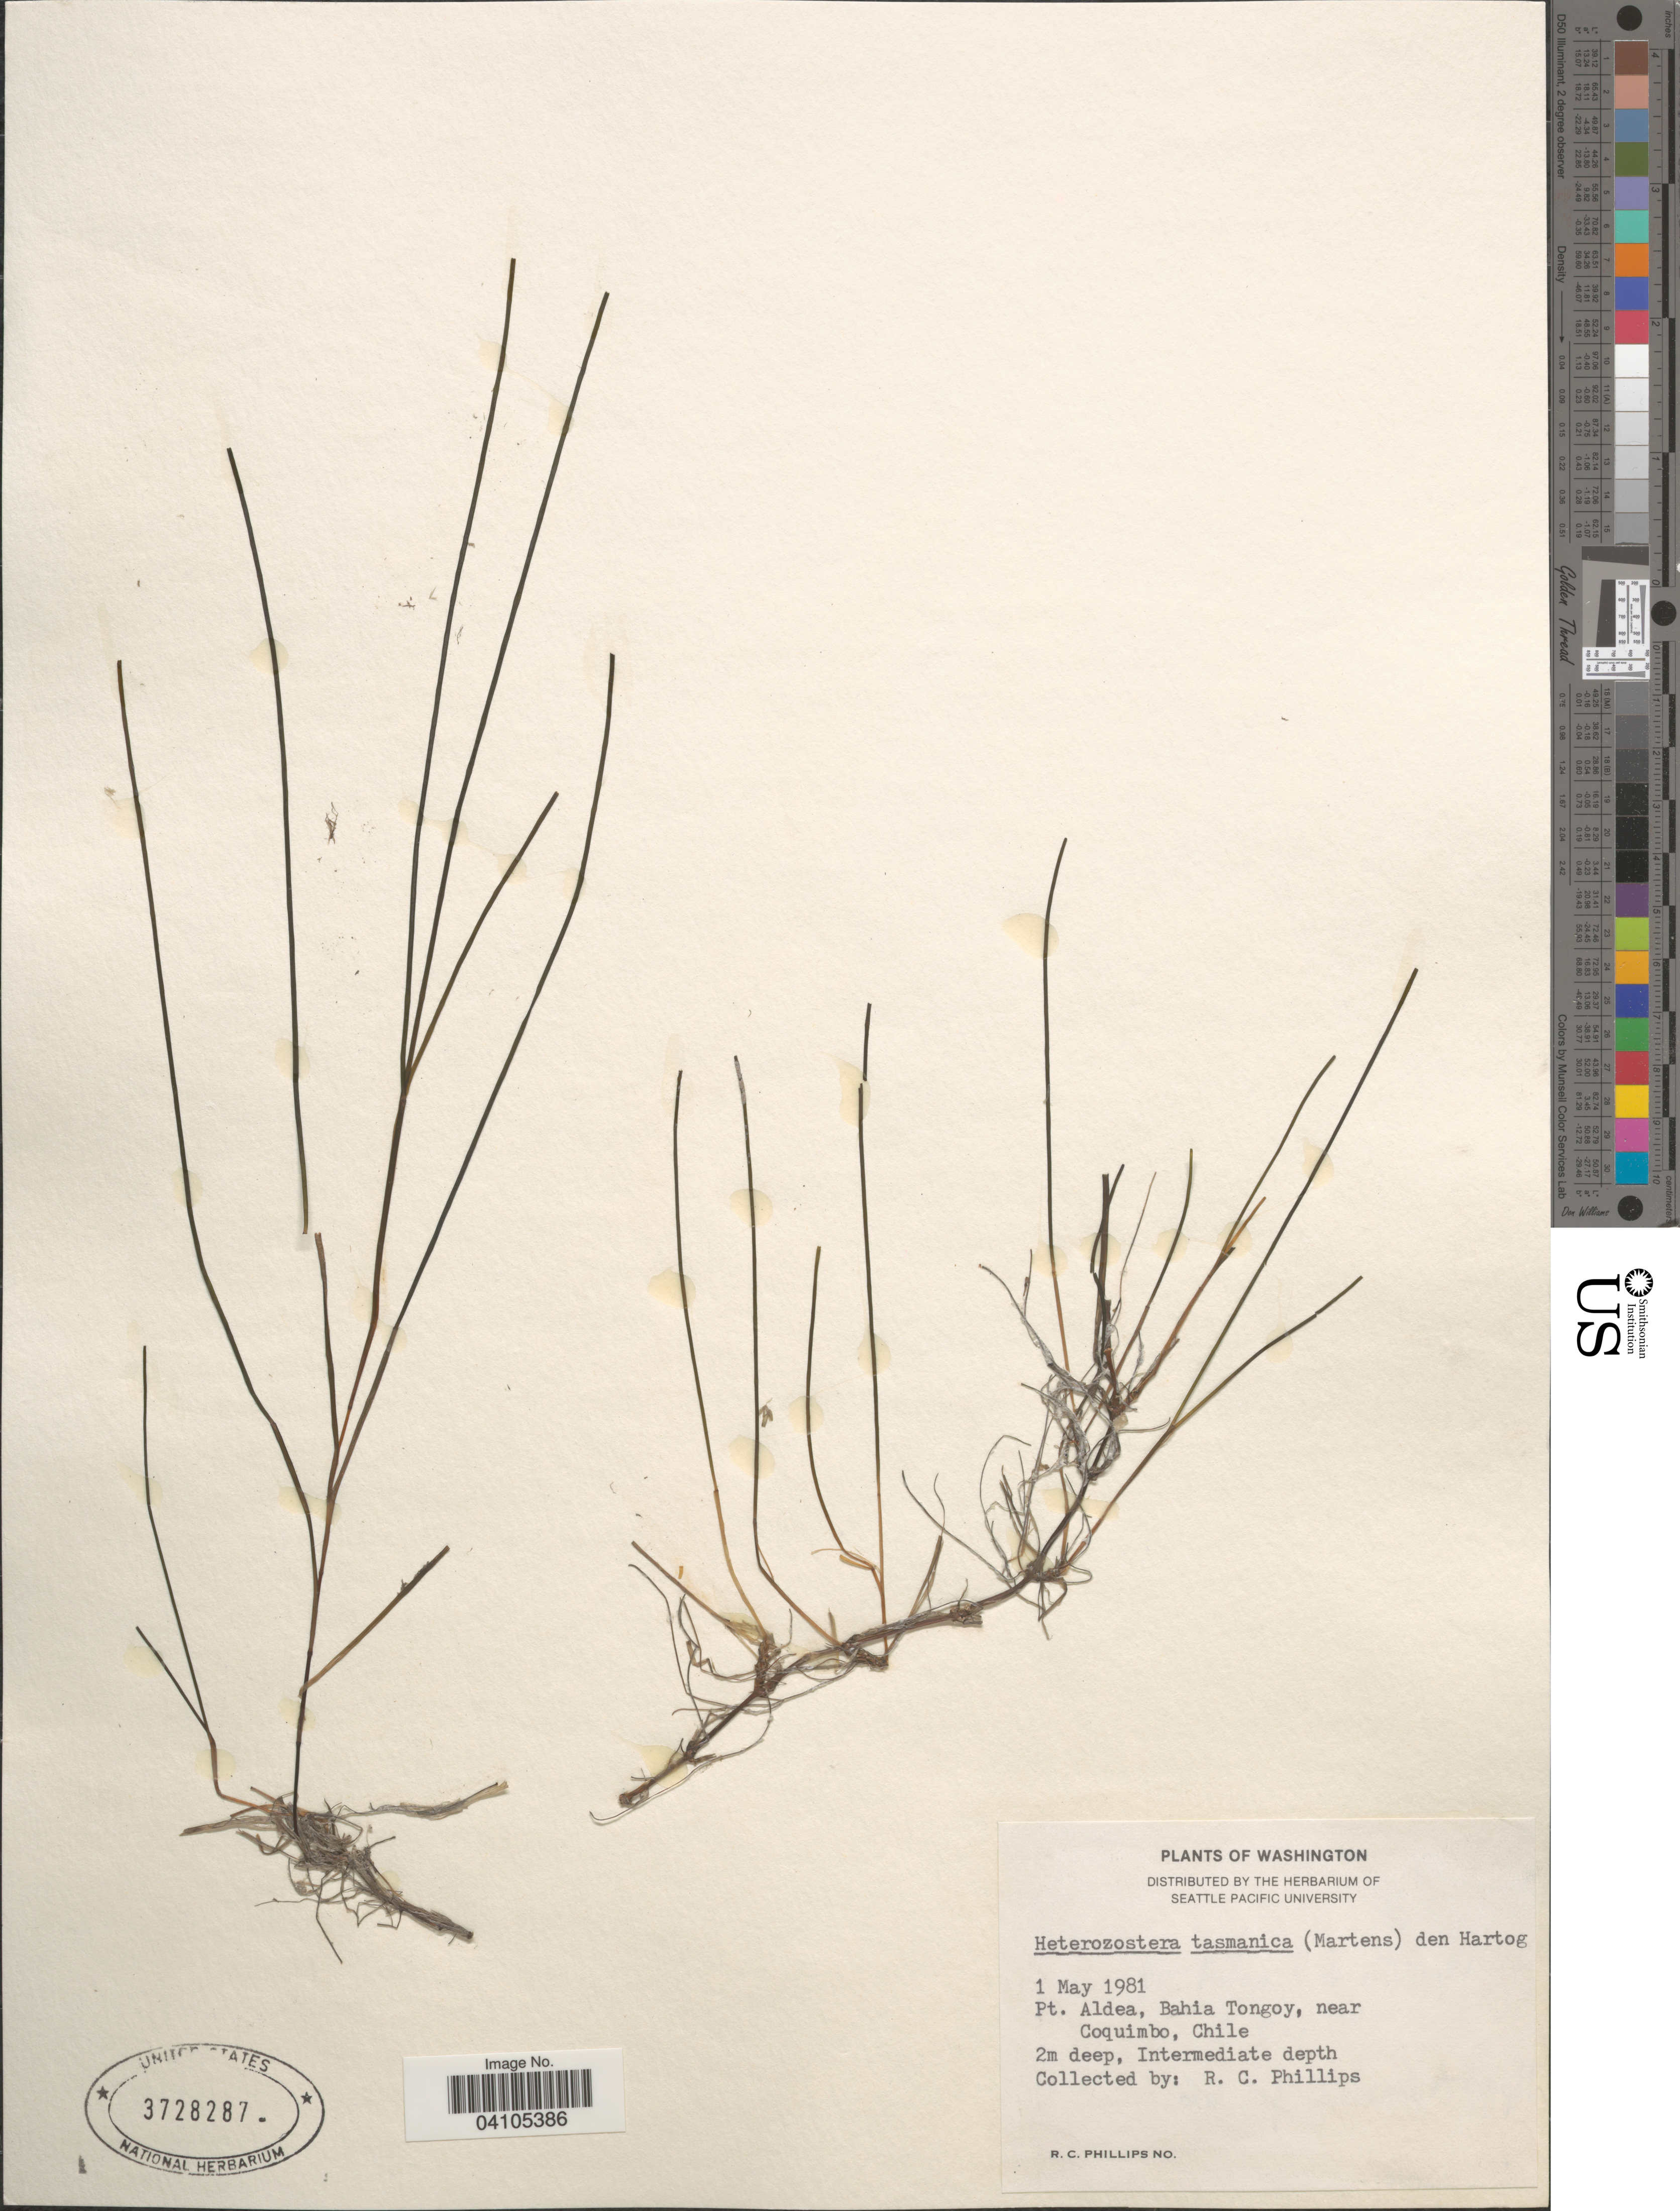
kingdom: Plantae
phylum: Tracheophyta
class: Liliopsida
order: Alismatales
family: Zosteraceae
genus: Heterozostera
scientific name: Heterozostera tasmanica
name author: (Martens ex Aschers.) Hartog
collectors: R. C. Phillips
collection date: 1981-05-01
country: Chile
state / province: Coquimbo (IV)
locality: Pt. Aldea, Bahia Tongoy, near Coquimbo.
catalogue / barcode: US 3728287